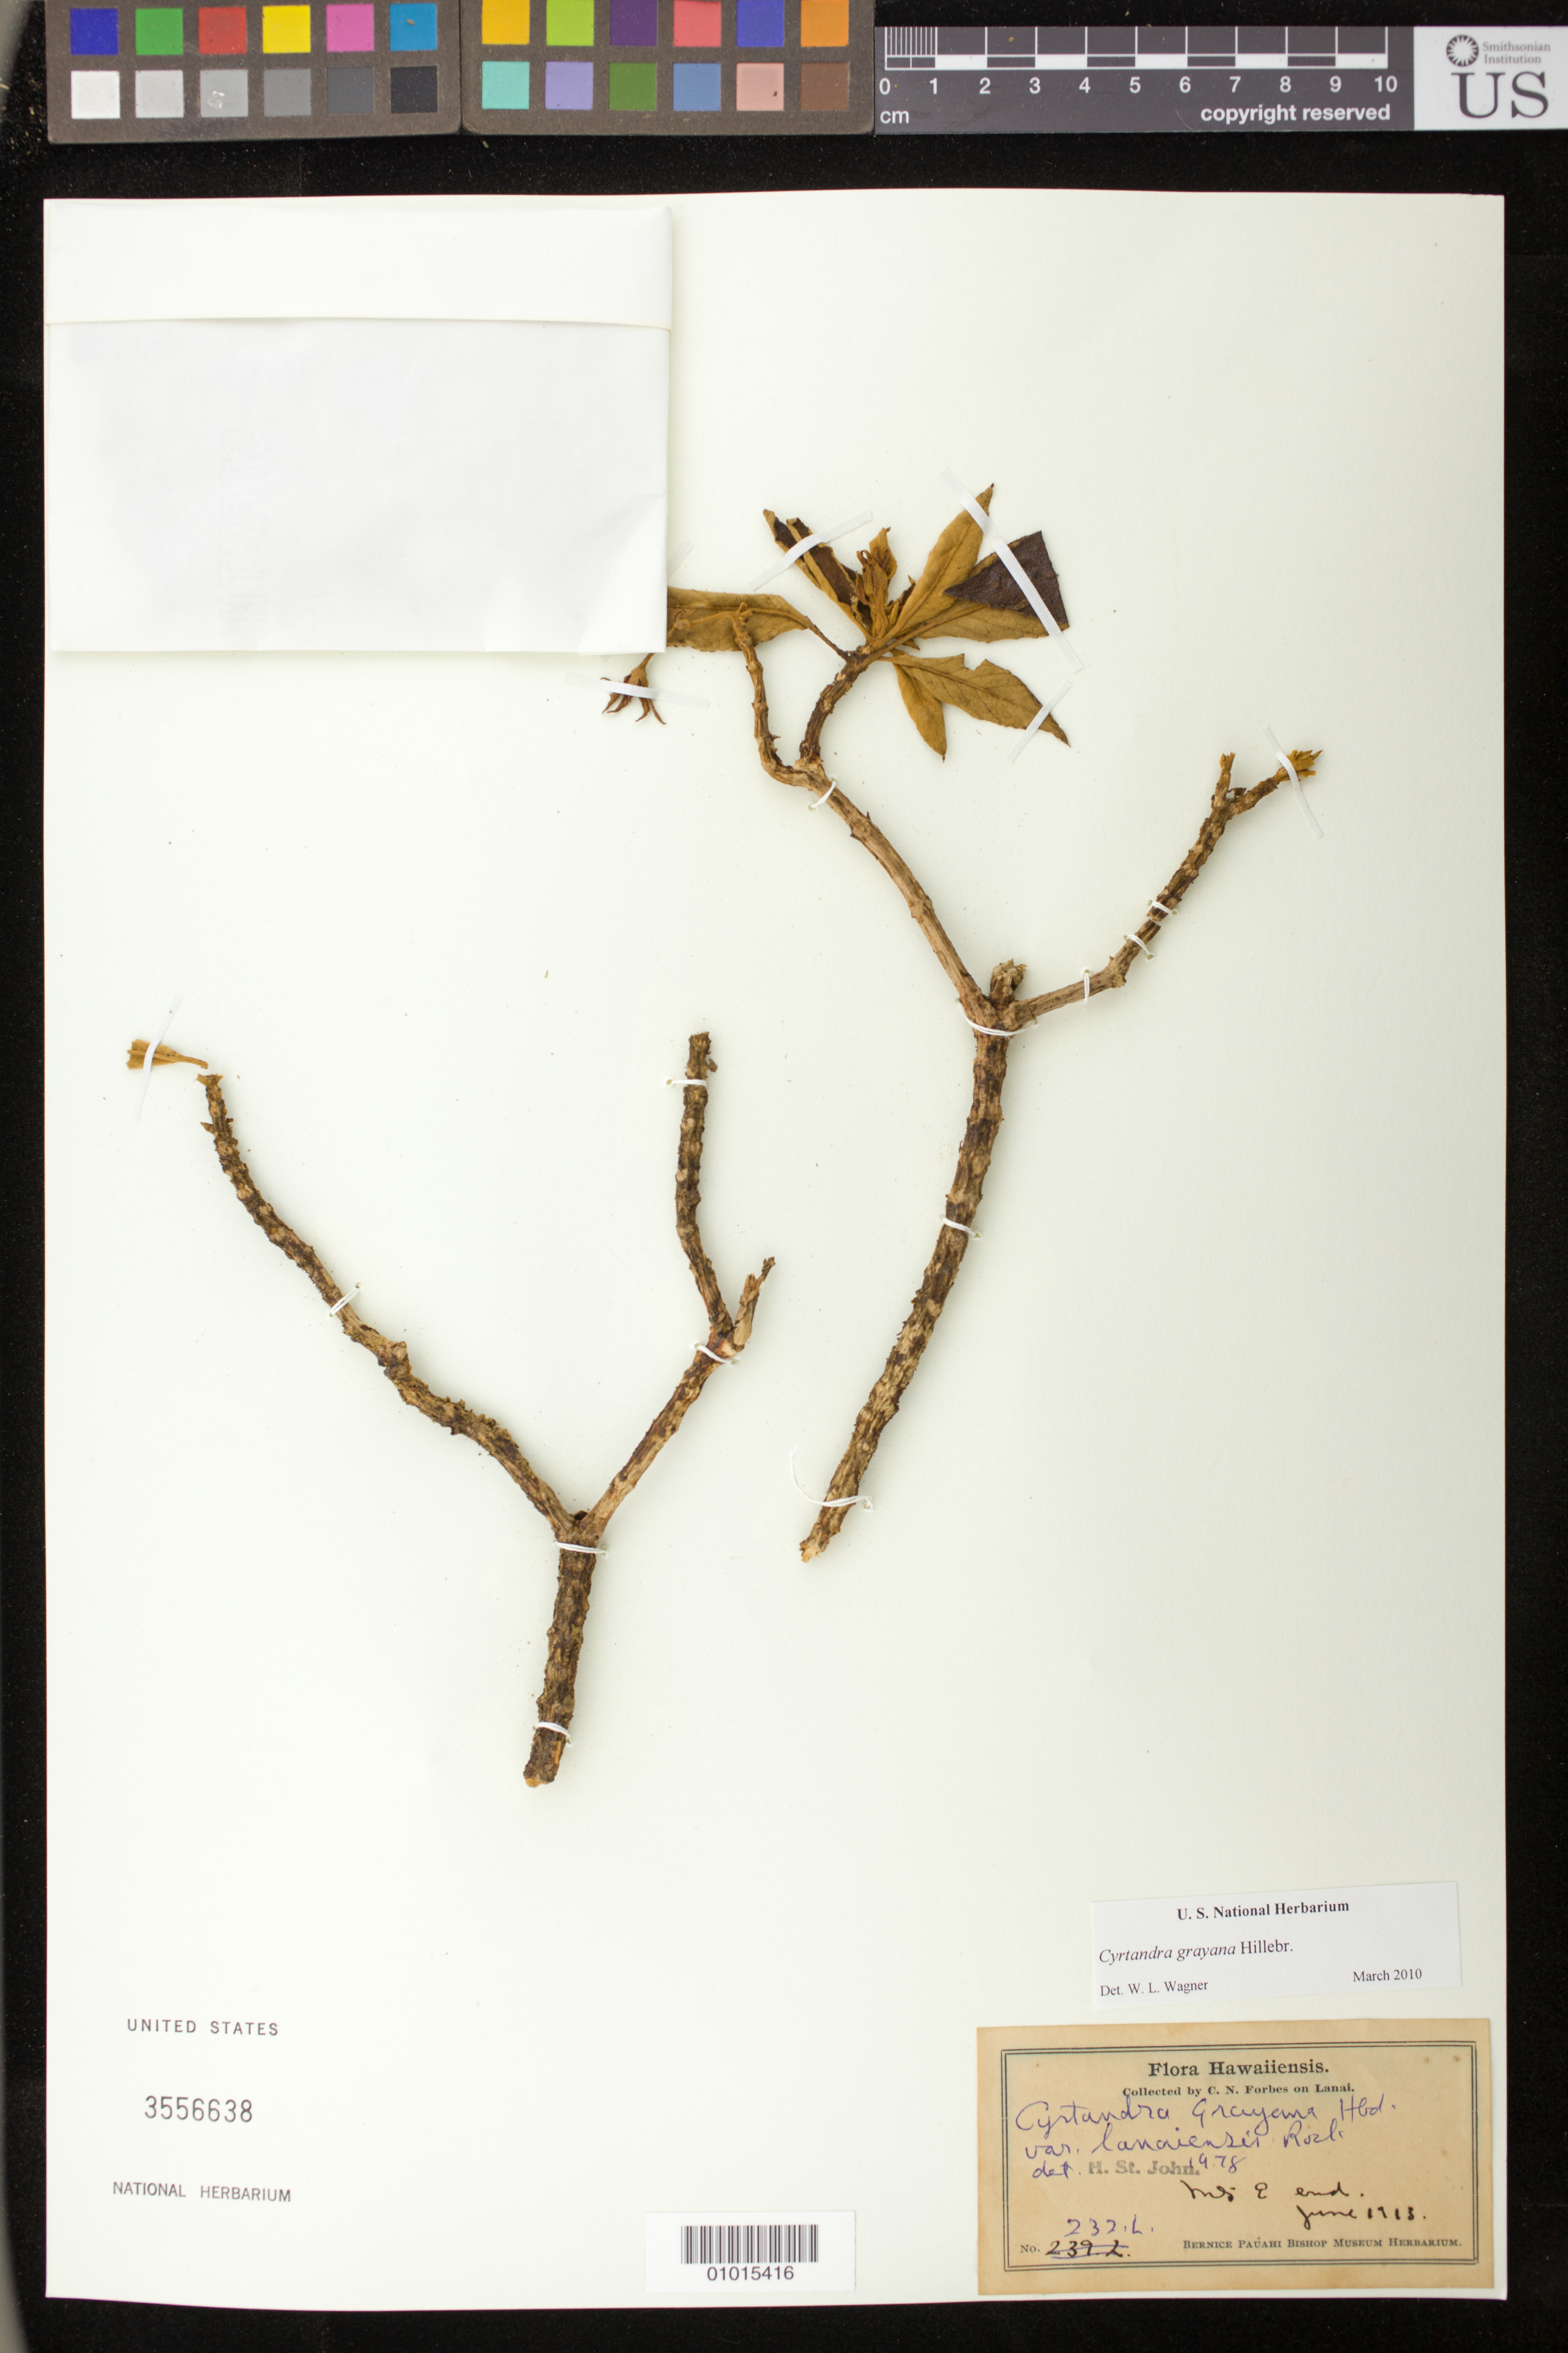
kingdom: Plantae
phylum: Tracheophyta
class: Magnoliopsida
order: Lamiales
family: Gesneriaceae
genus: Cyrtandra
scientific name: Cyrtandra grayana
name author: Hillebr.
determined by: Wagner, W. L., (BOT), Smithsonian Institution - National Museum of Natural History (UNITED STATES)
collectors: C. N. Forbes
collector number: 232.L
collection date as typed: Jun 1913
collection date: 1913-06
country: United States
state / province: Hawaii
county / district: Maui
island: Lana'i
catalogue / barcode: US 3556638